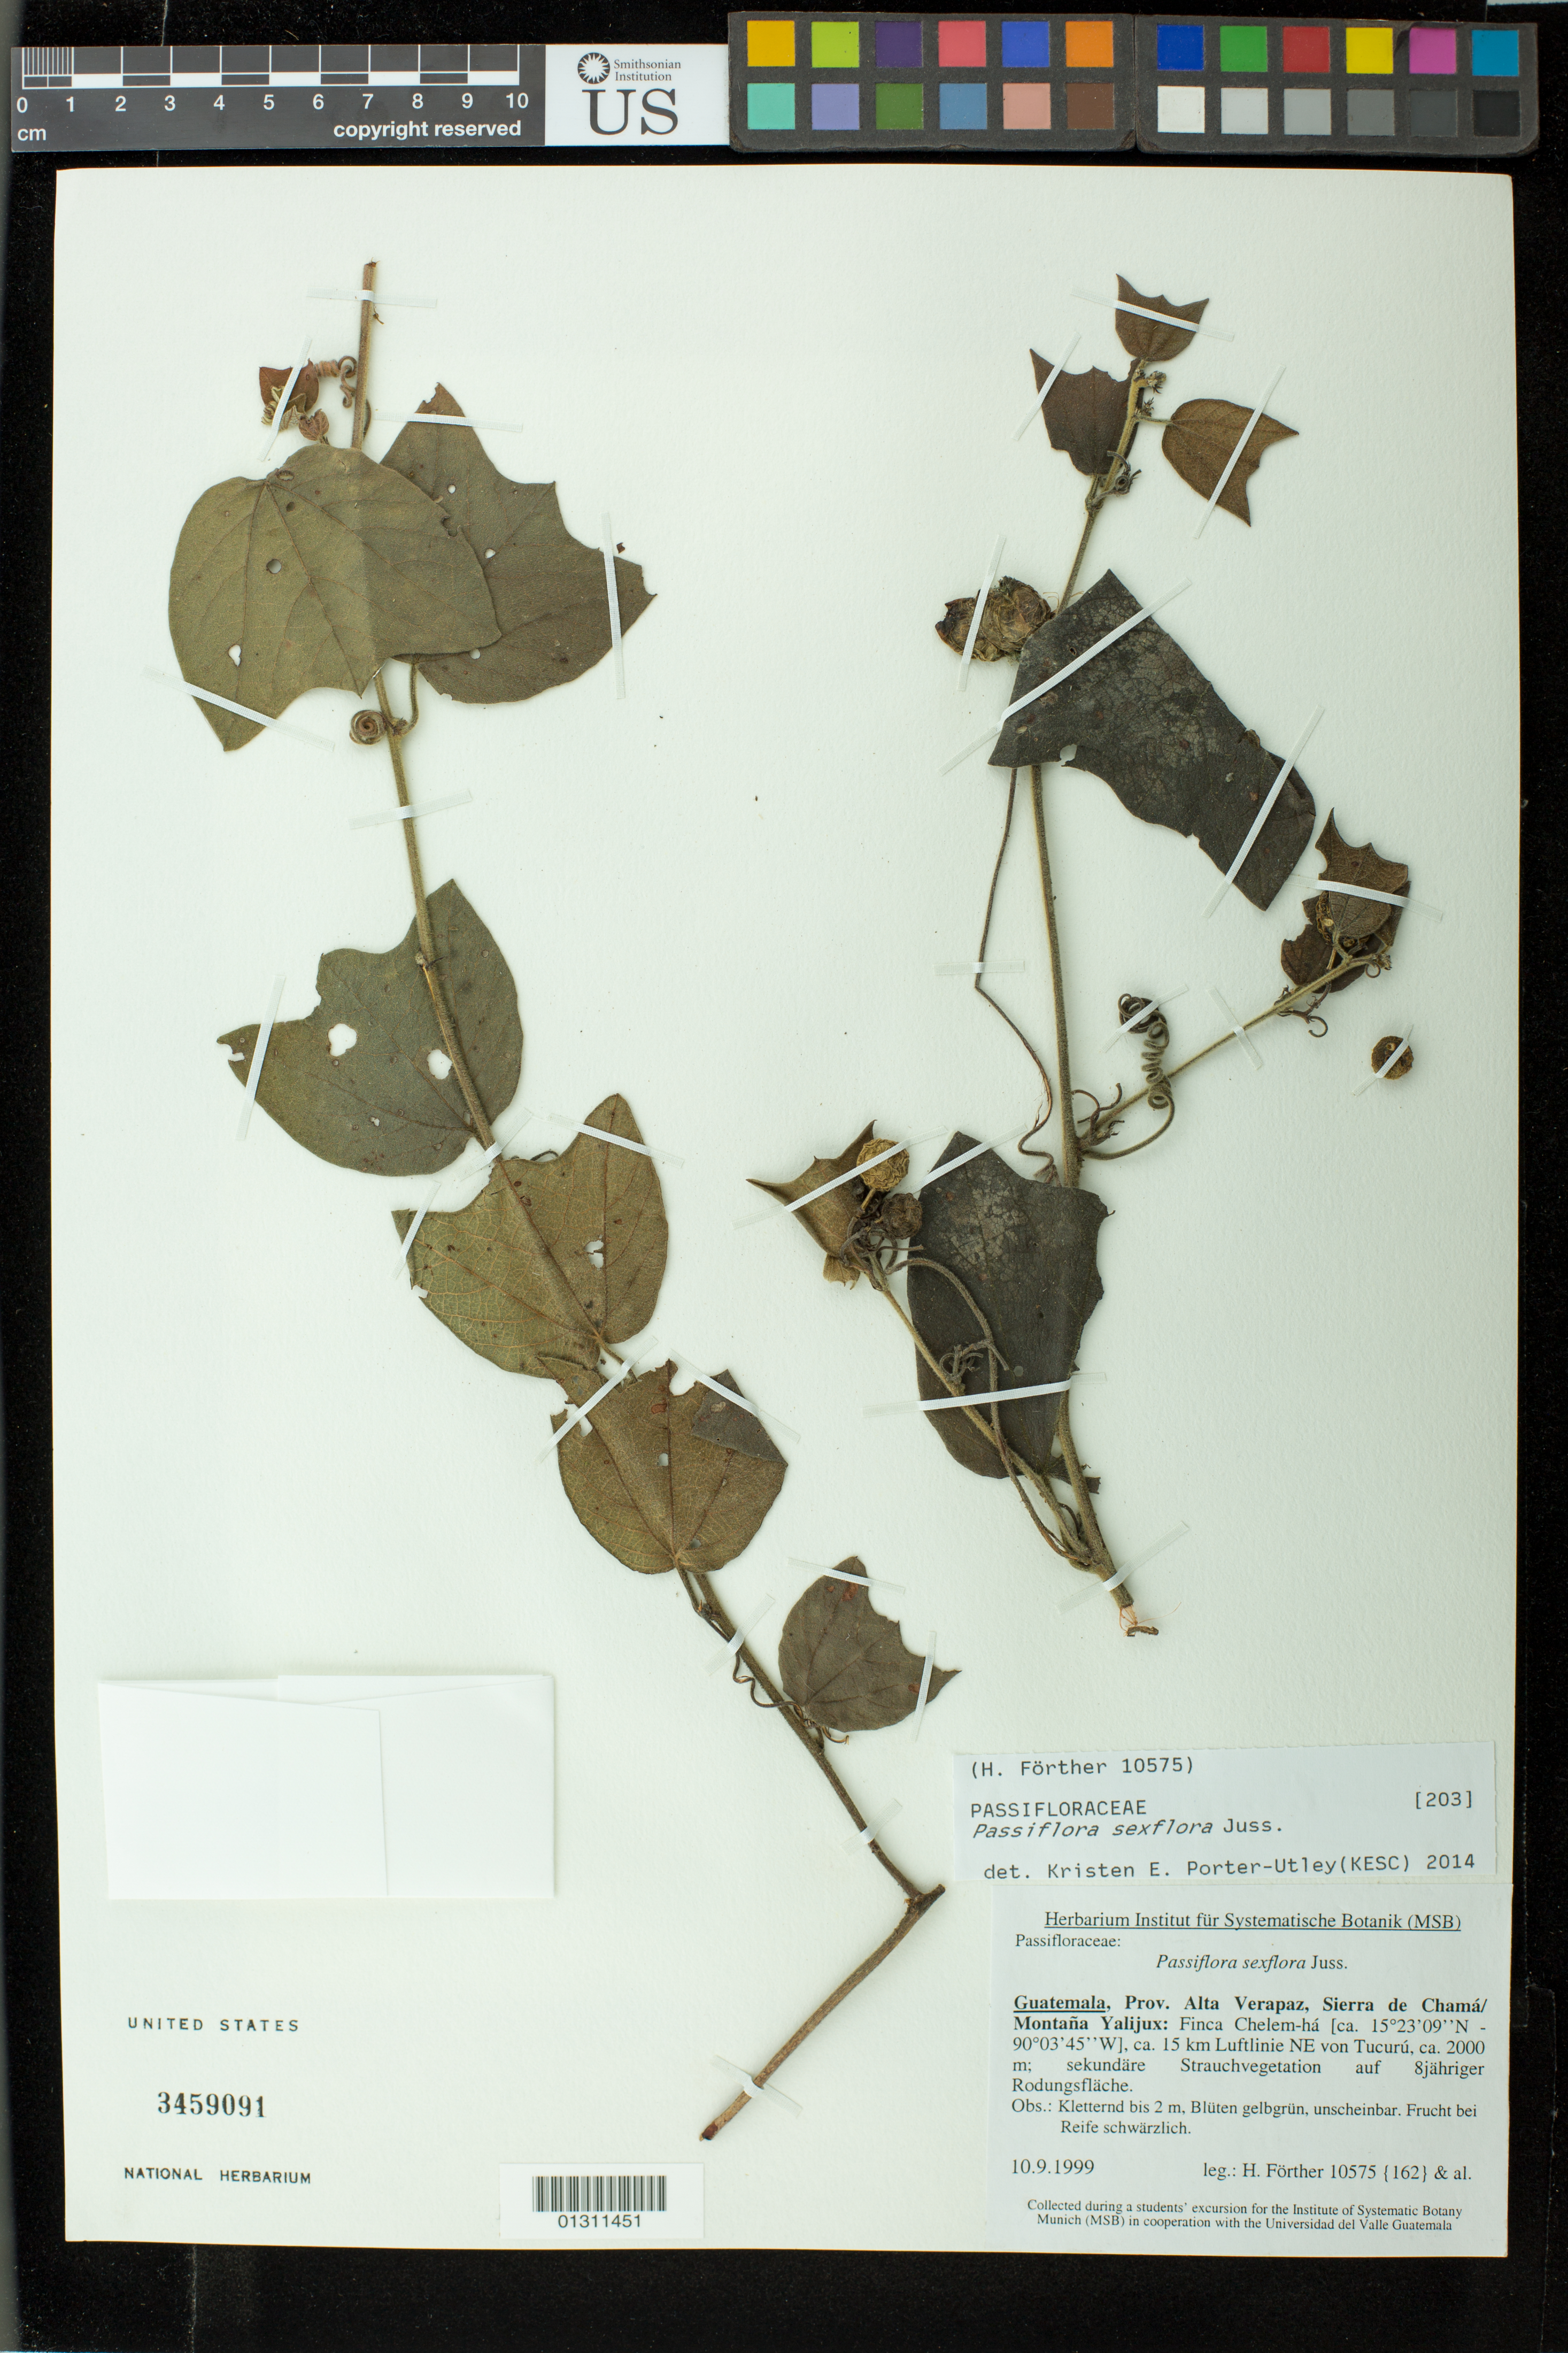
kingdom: Plantae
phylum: Tracheophyta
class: Magnoliopsida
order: Malpighiales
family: Passifloraceae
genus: Passiflora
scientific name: Passiflora sexflora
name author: Juss.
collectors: H. Fôrther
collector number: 10575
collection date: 1999-09-10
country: Guatemala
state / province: Alta Verapaz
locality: Sierra de Chama/Montana Yalijux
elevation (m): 2000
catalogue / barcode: US 3459091